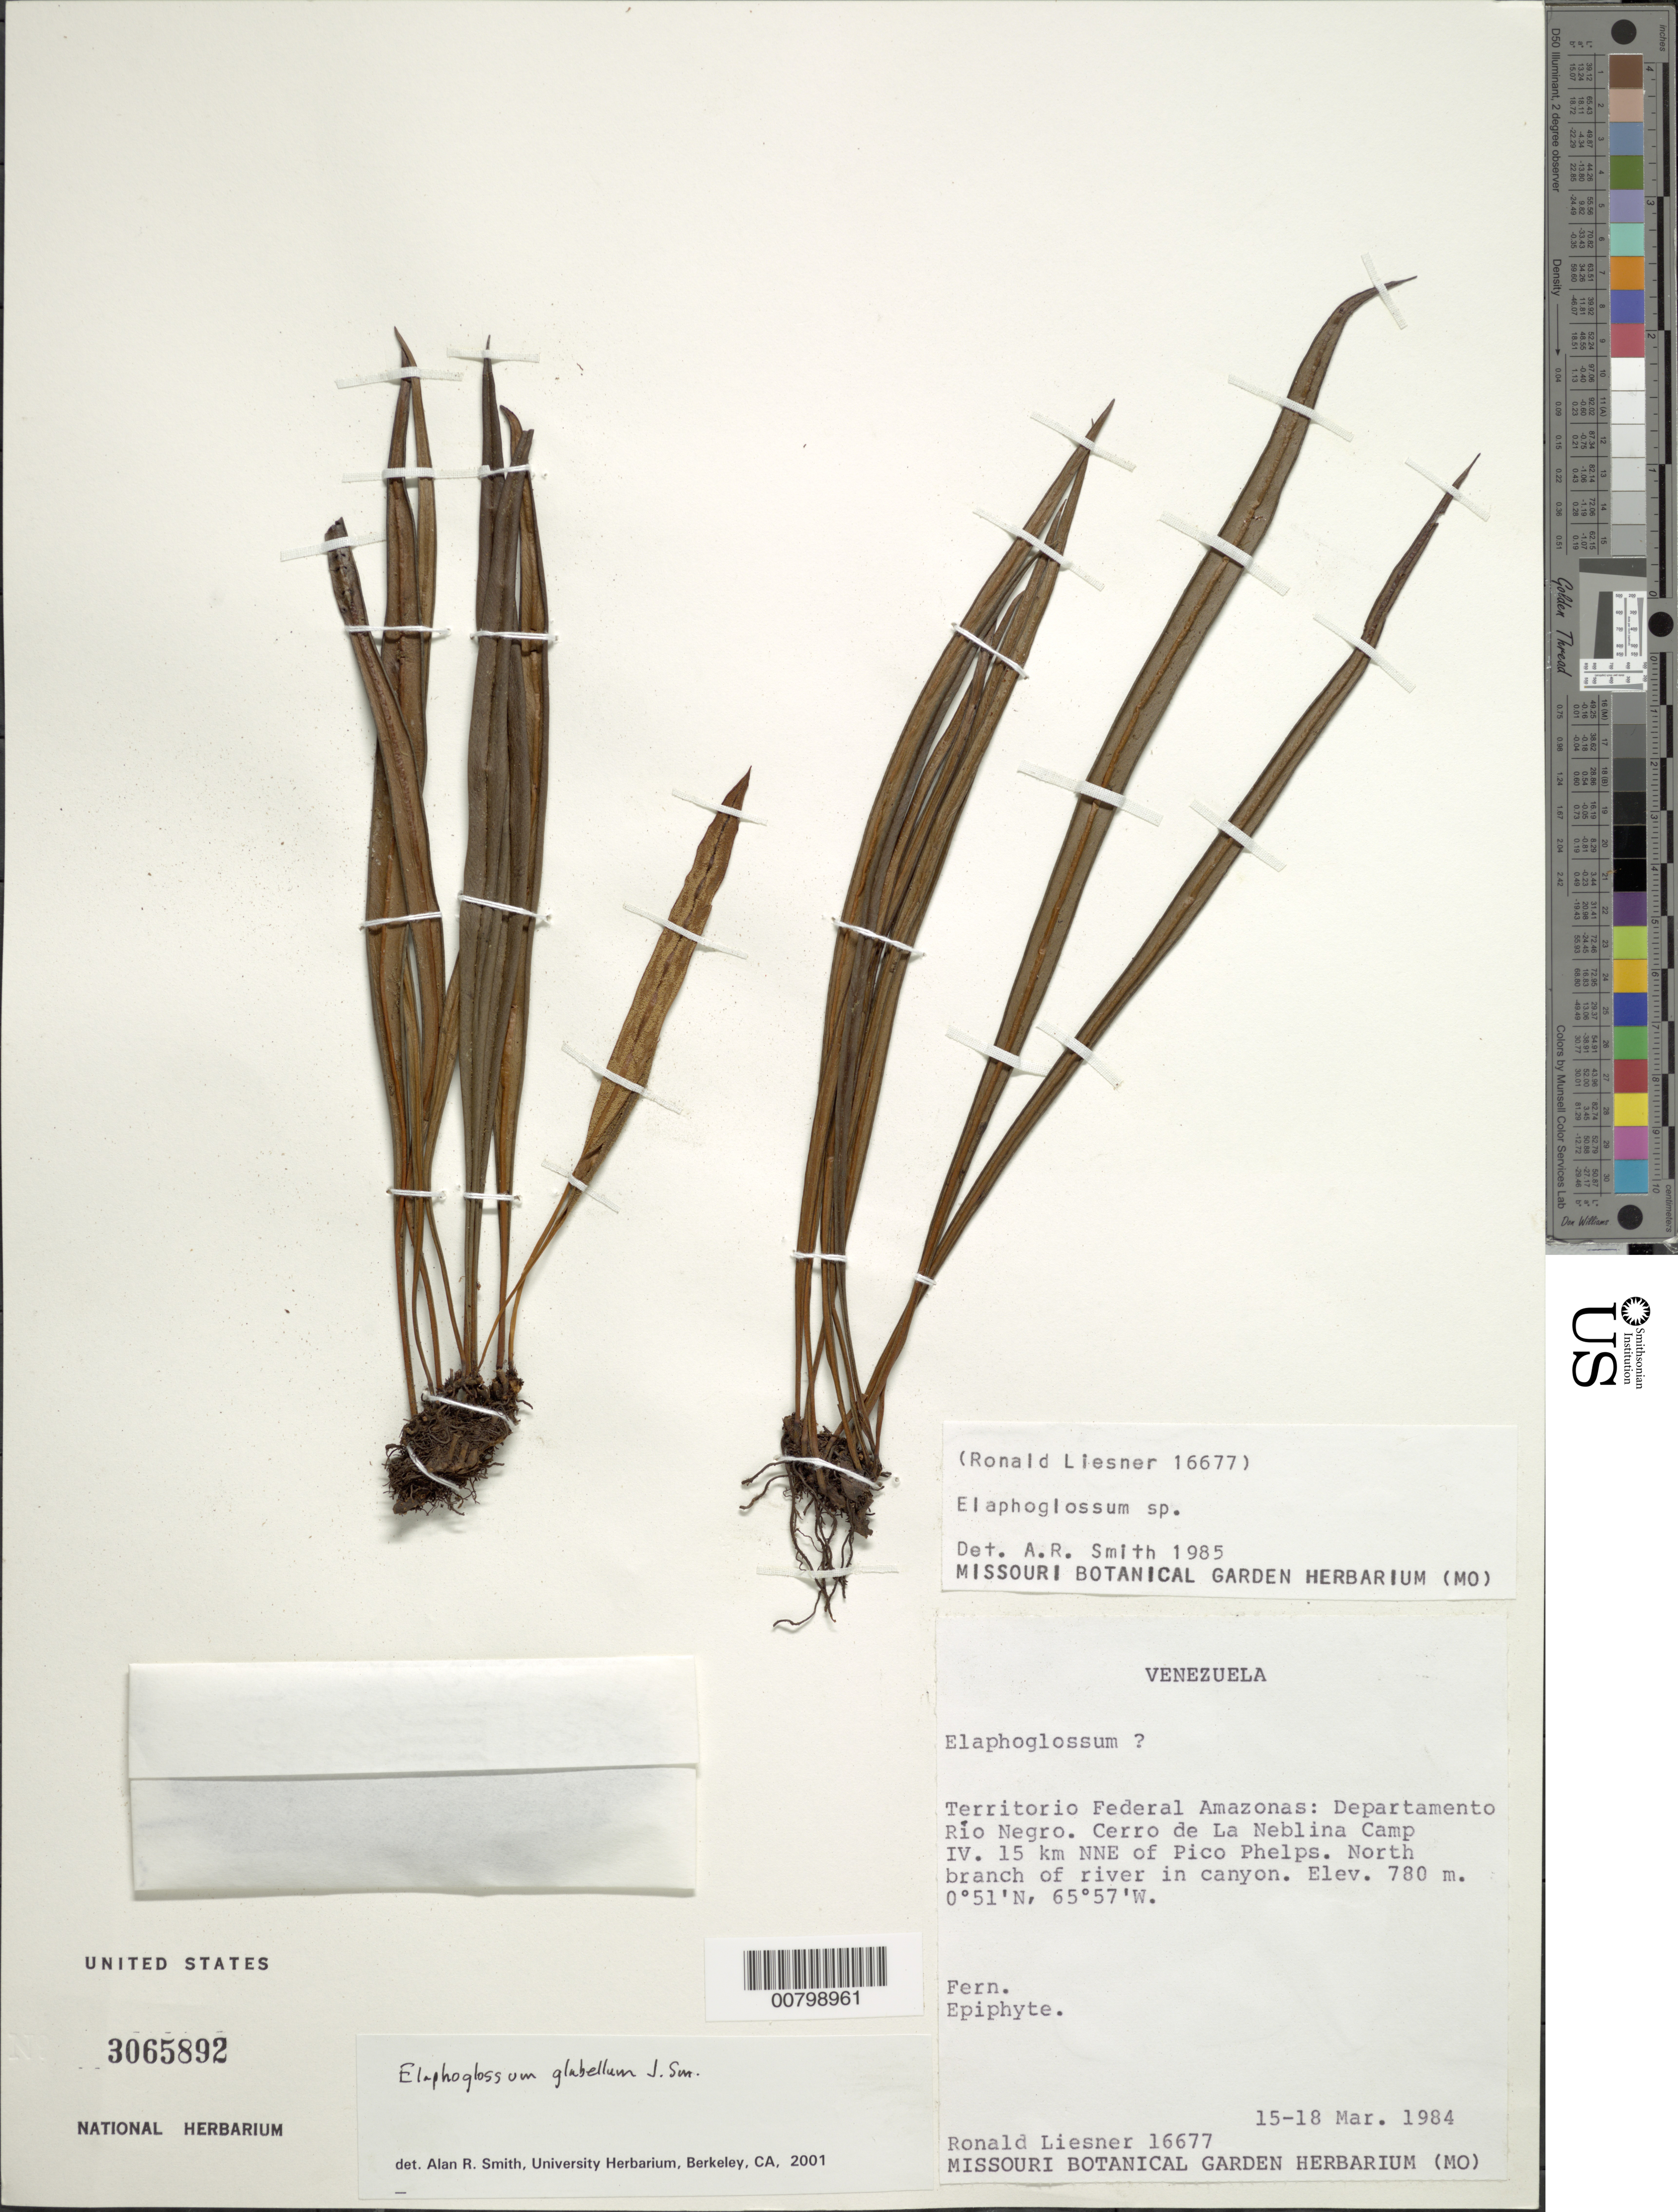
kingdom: Plantae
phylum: Tracheophyta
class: Polypodiopsida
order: Polypodiales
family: Dryopteridaceae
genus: Elaphoglossum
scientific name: Elaphoglossum glabellum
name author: J. Sm.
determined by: Smith, Alan R., (UC)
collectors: R. L. Liesner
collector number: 16677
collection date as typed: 15-Mar-84 to 18-Mar-84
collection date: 1984-03-15/1984-03-18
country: Venezuela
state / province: Amazonas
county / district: Río Negro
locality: Cerro de La Neblina Camp IV, 15 km NNE of Pico Phelps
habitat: North branch of river in canyon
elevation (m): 780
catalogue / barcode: US 3065892